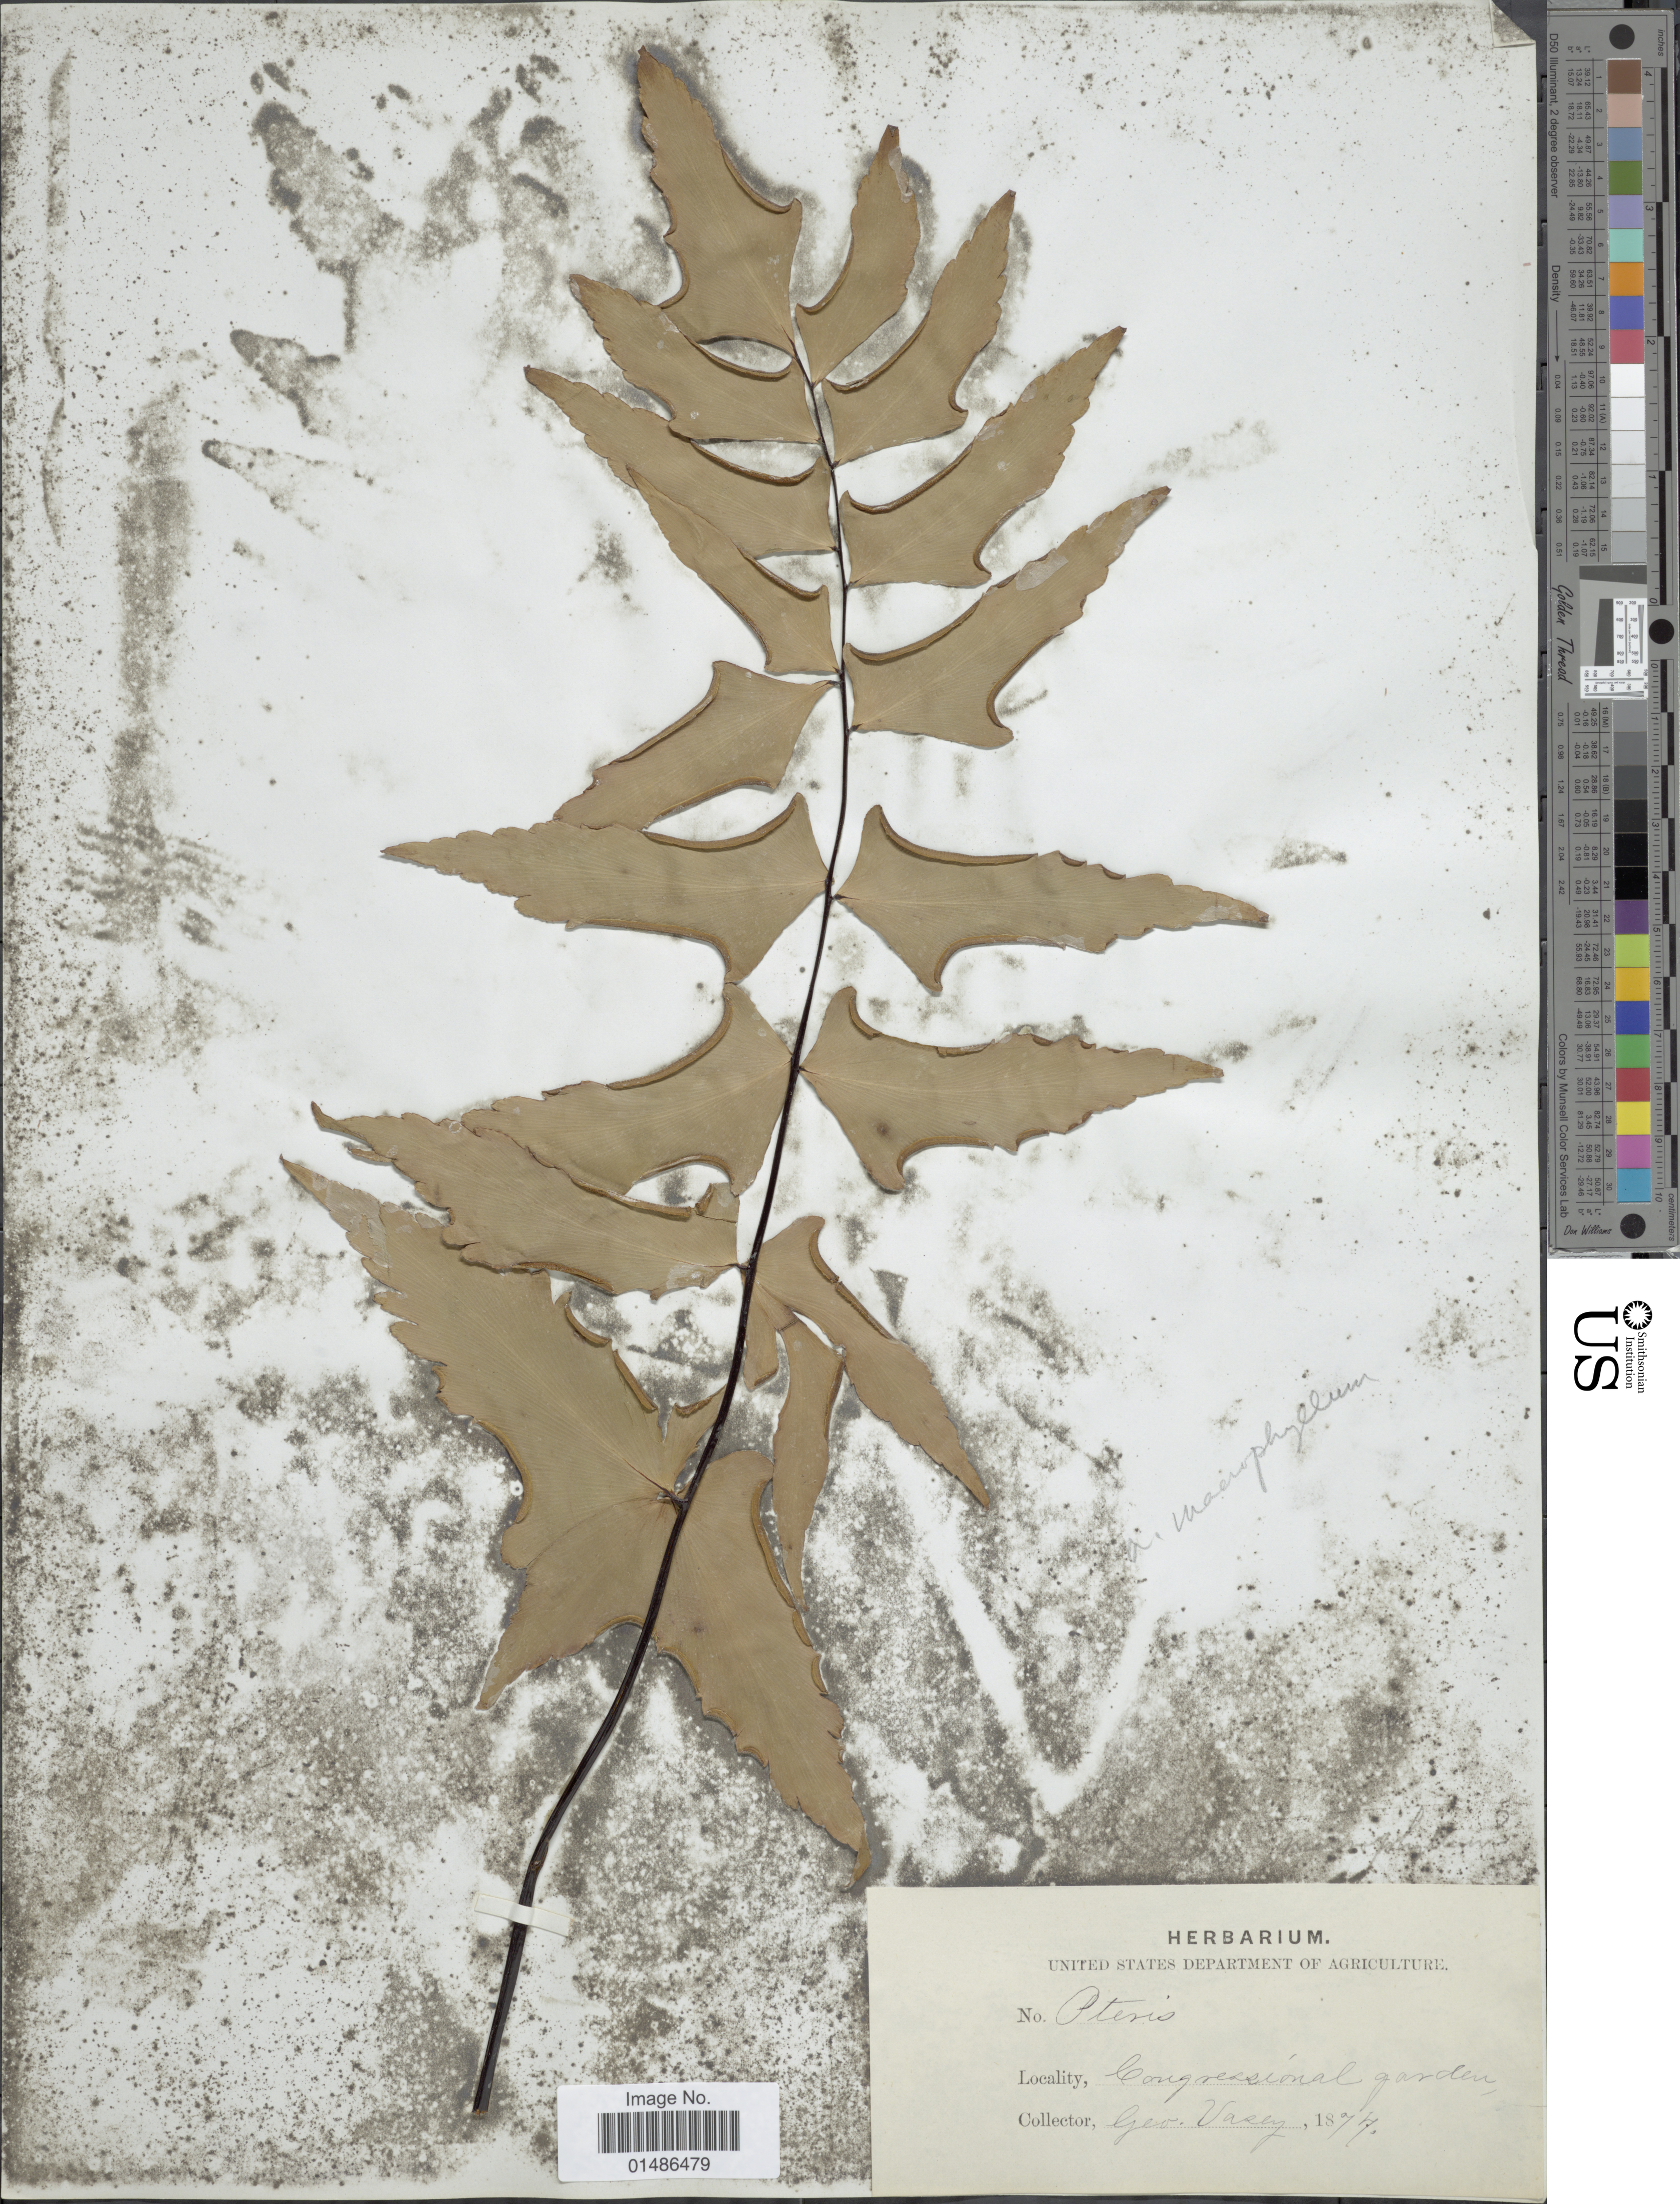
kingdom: Plantae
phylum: Tracheophyta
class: Polypodiopsida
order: Polypodiales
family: Pteridaceae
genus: Adiantum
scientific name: Adiantum macrophyllum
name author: Sw.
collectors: G. R. Vasey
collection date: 1874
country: United States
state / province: District of Columbia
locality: Congressional garden.